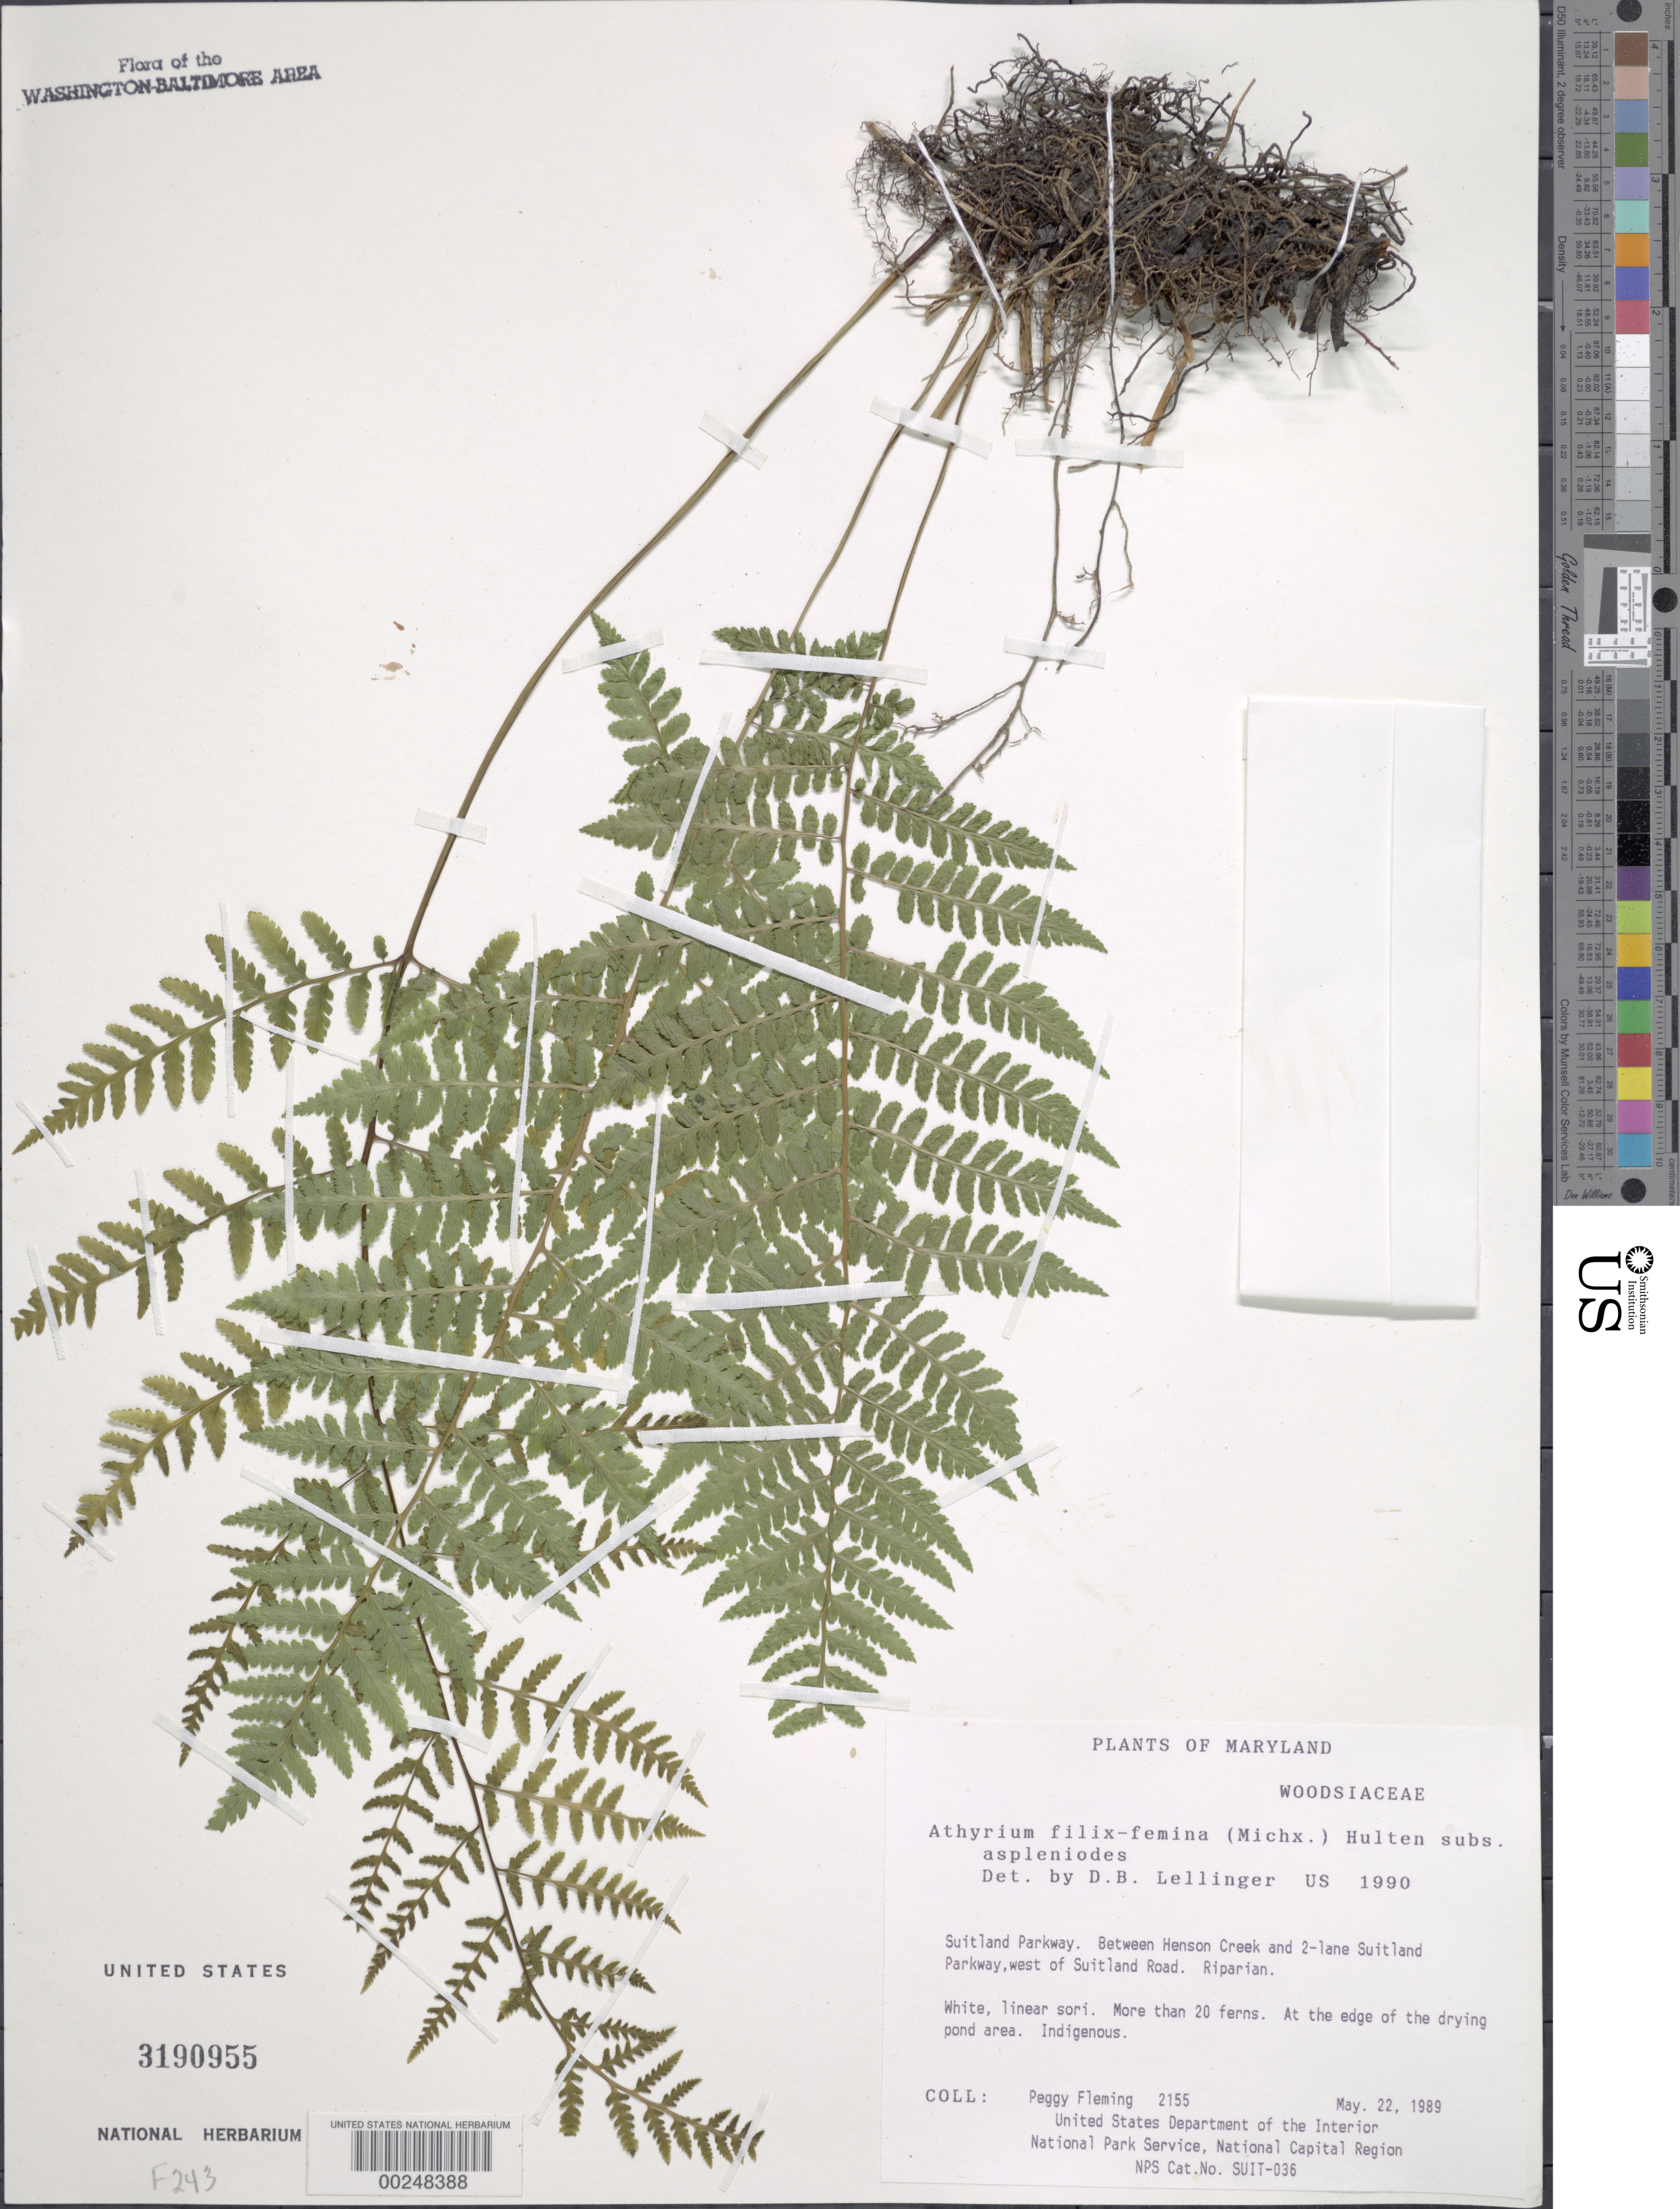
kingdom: Plantae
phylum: Tracheophyta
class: Polypodiopsida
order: Polypodiales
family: Athyriaceae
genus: Athyrium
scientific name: Athyrium filix-femina var. asplenioides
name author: (Michx.) Farw.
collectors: P. Fleming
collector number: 2155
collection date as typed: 22 May 1989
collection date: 1989-05-22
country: United States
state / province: Maryland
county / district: Prince George's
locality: Suitland Parkway, between Henson Creek and 2 Lane Suitland Road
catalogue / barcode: US 3190955